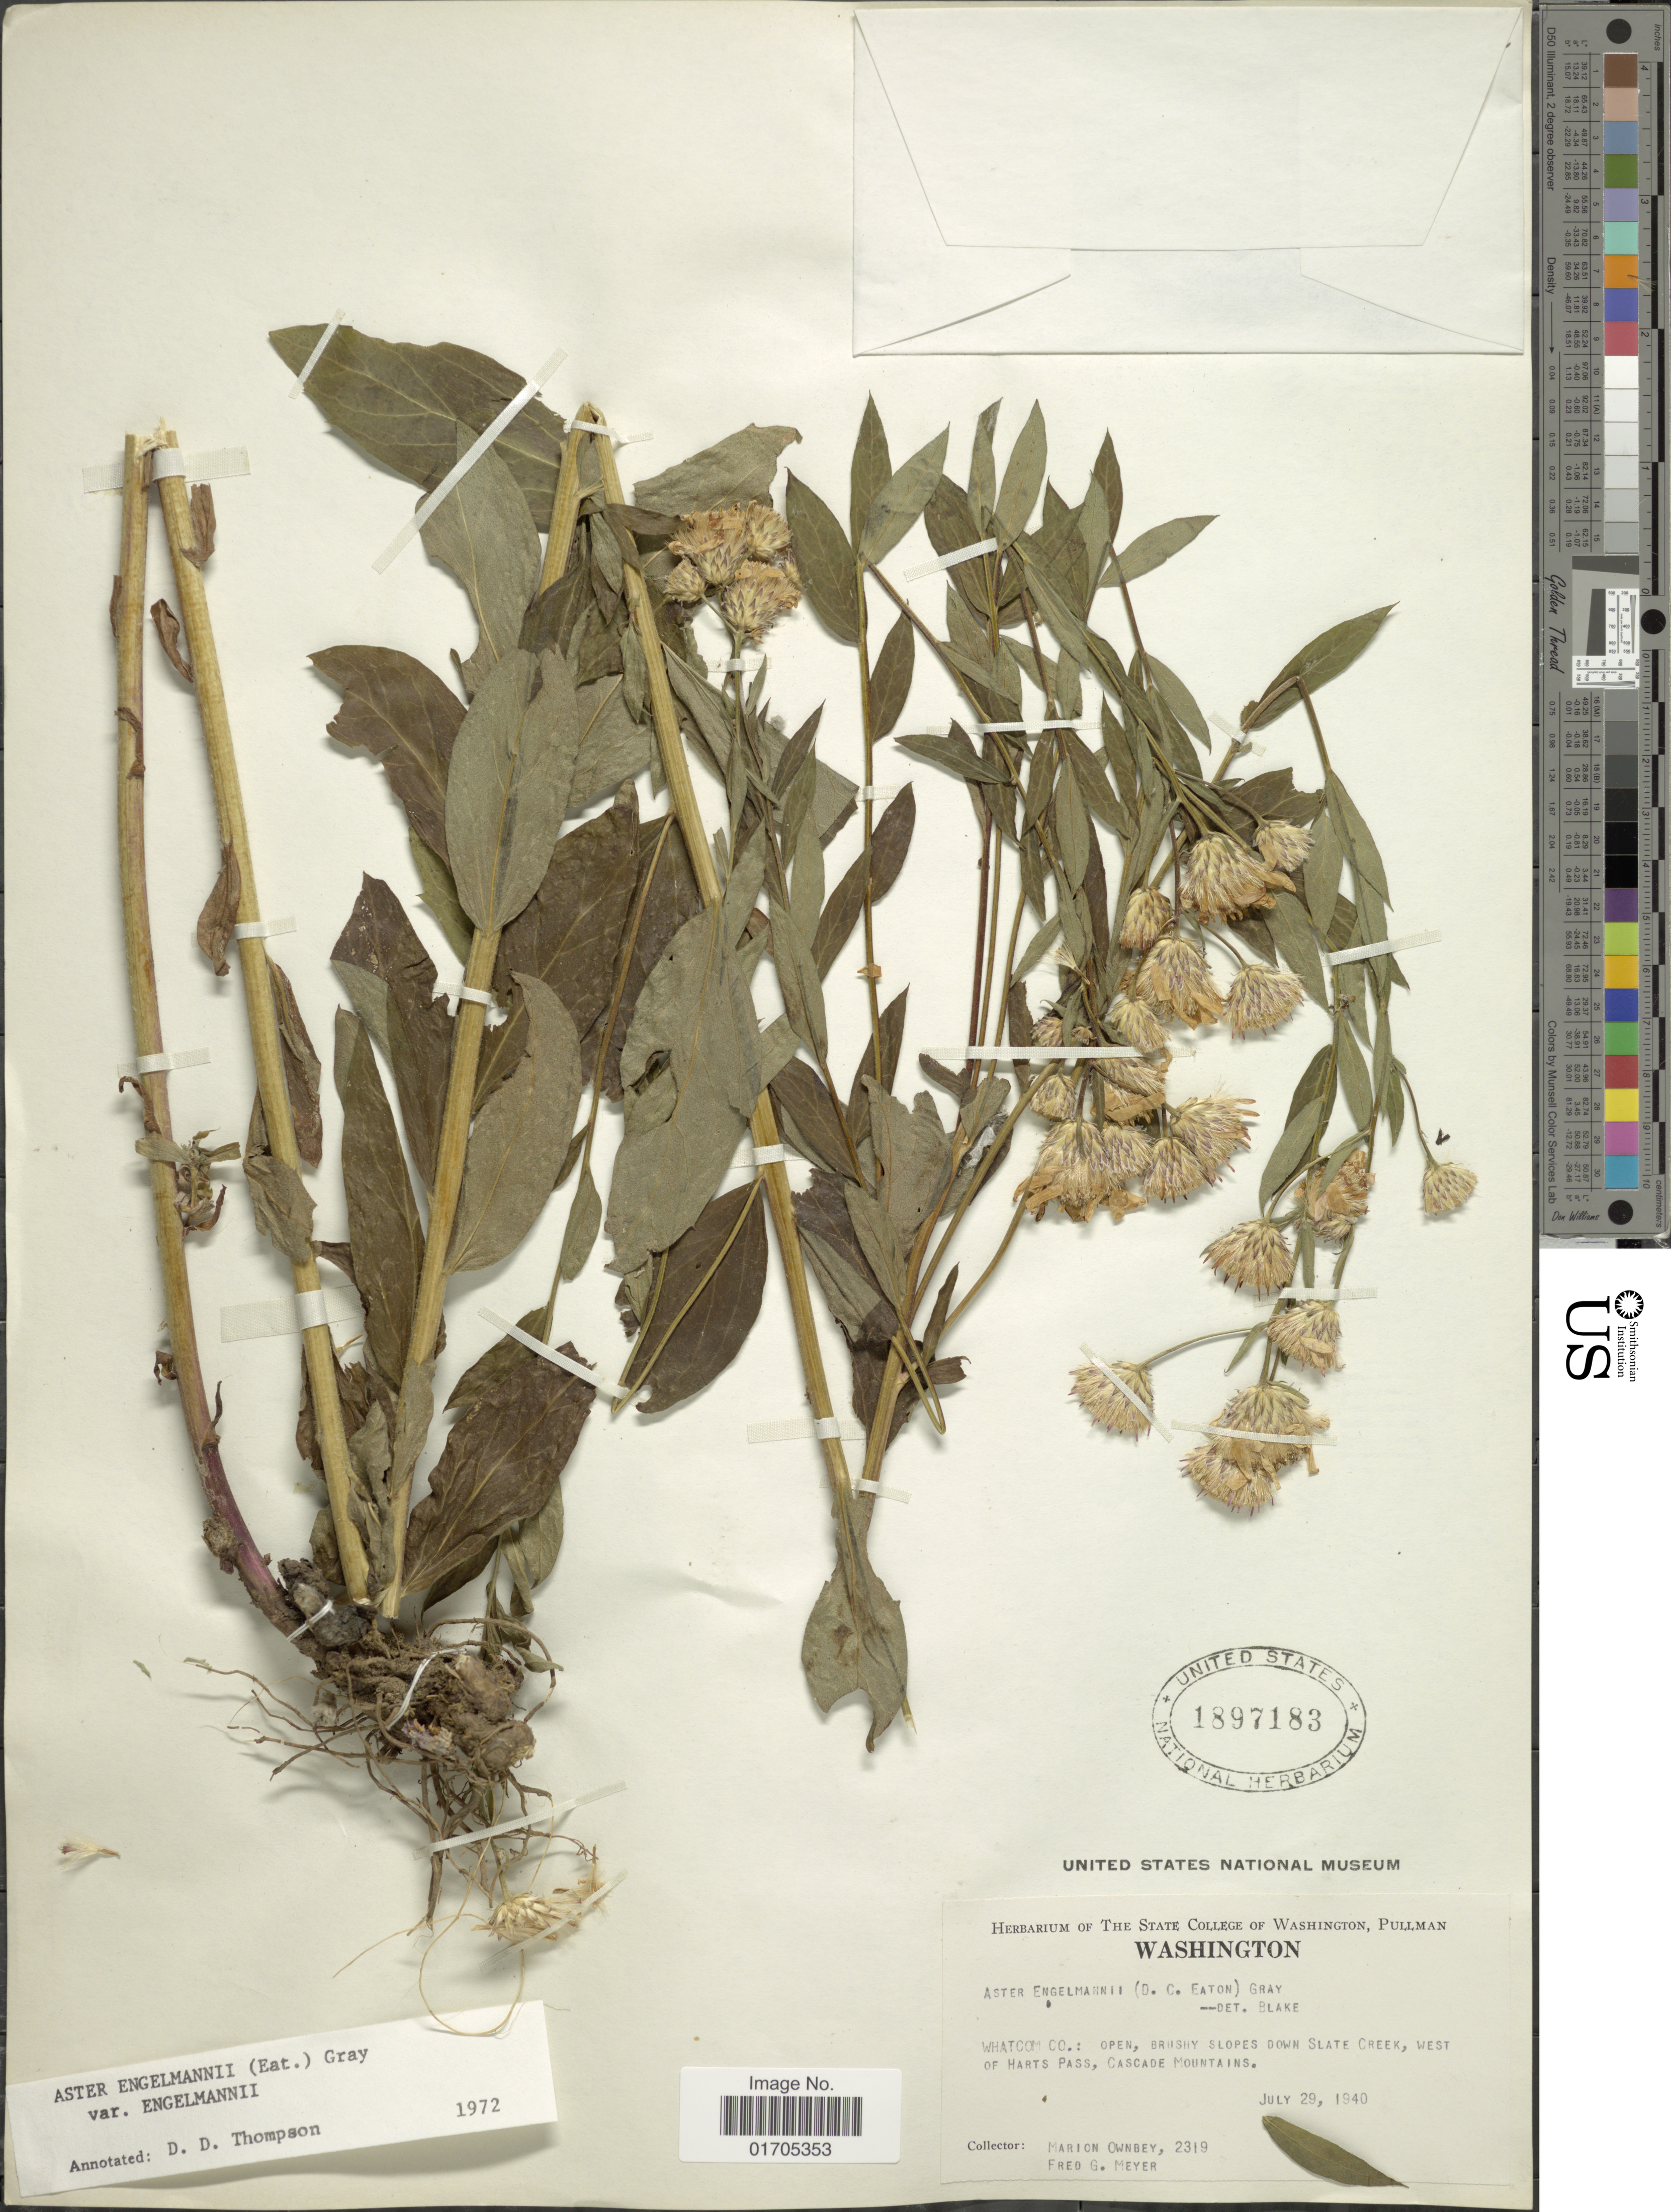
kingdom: Plantae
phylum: Tracheophyta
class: Magnoliopsida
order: Asterales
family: Asteraceae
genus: Eucephalus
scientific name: Eucephalus engelmannii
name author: (D.C. Eaton) Greene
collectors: F. M. Ownbey & F. G. Meyer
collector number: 2319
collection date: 1940-07-29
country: United States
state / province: Washington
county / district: Whatcom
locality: Washington. Whatcom Co.: open, brushy slopes down Slate Creek, west of Harts Pass, Cascade Mountains.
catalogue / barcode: US 1897183